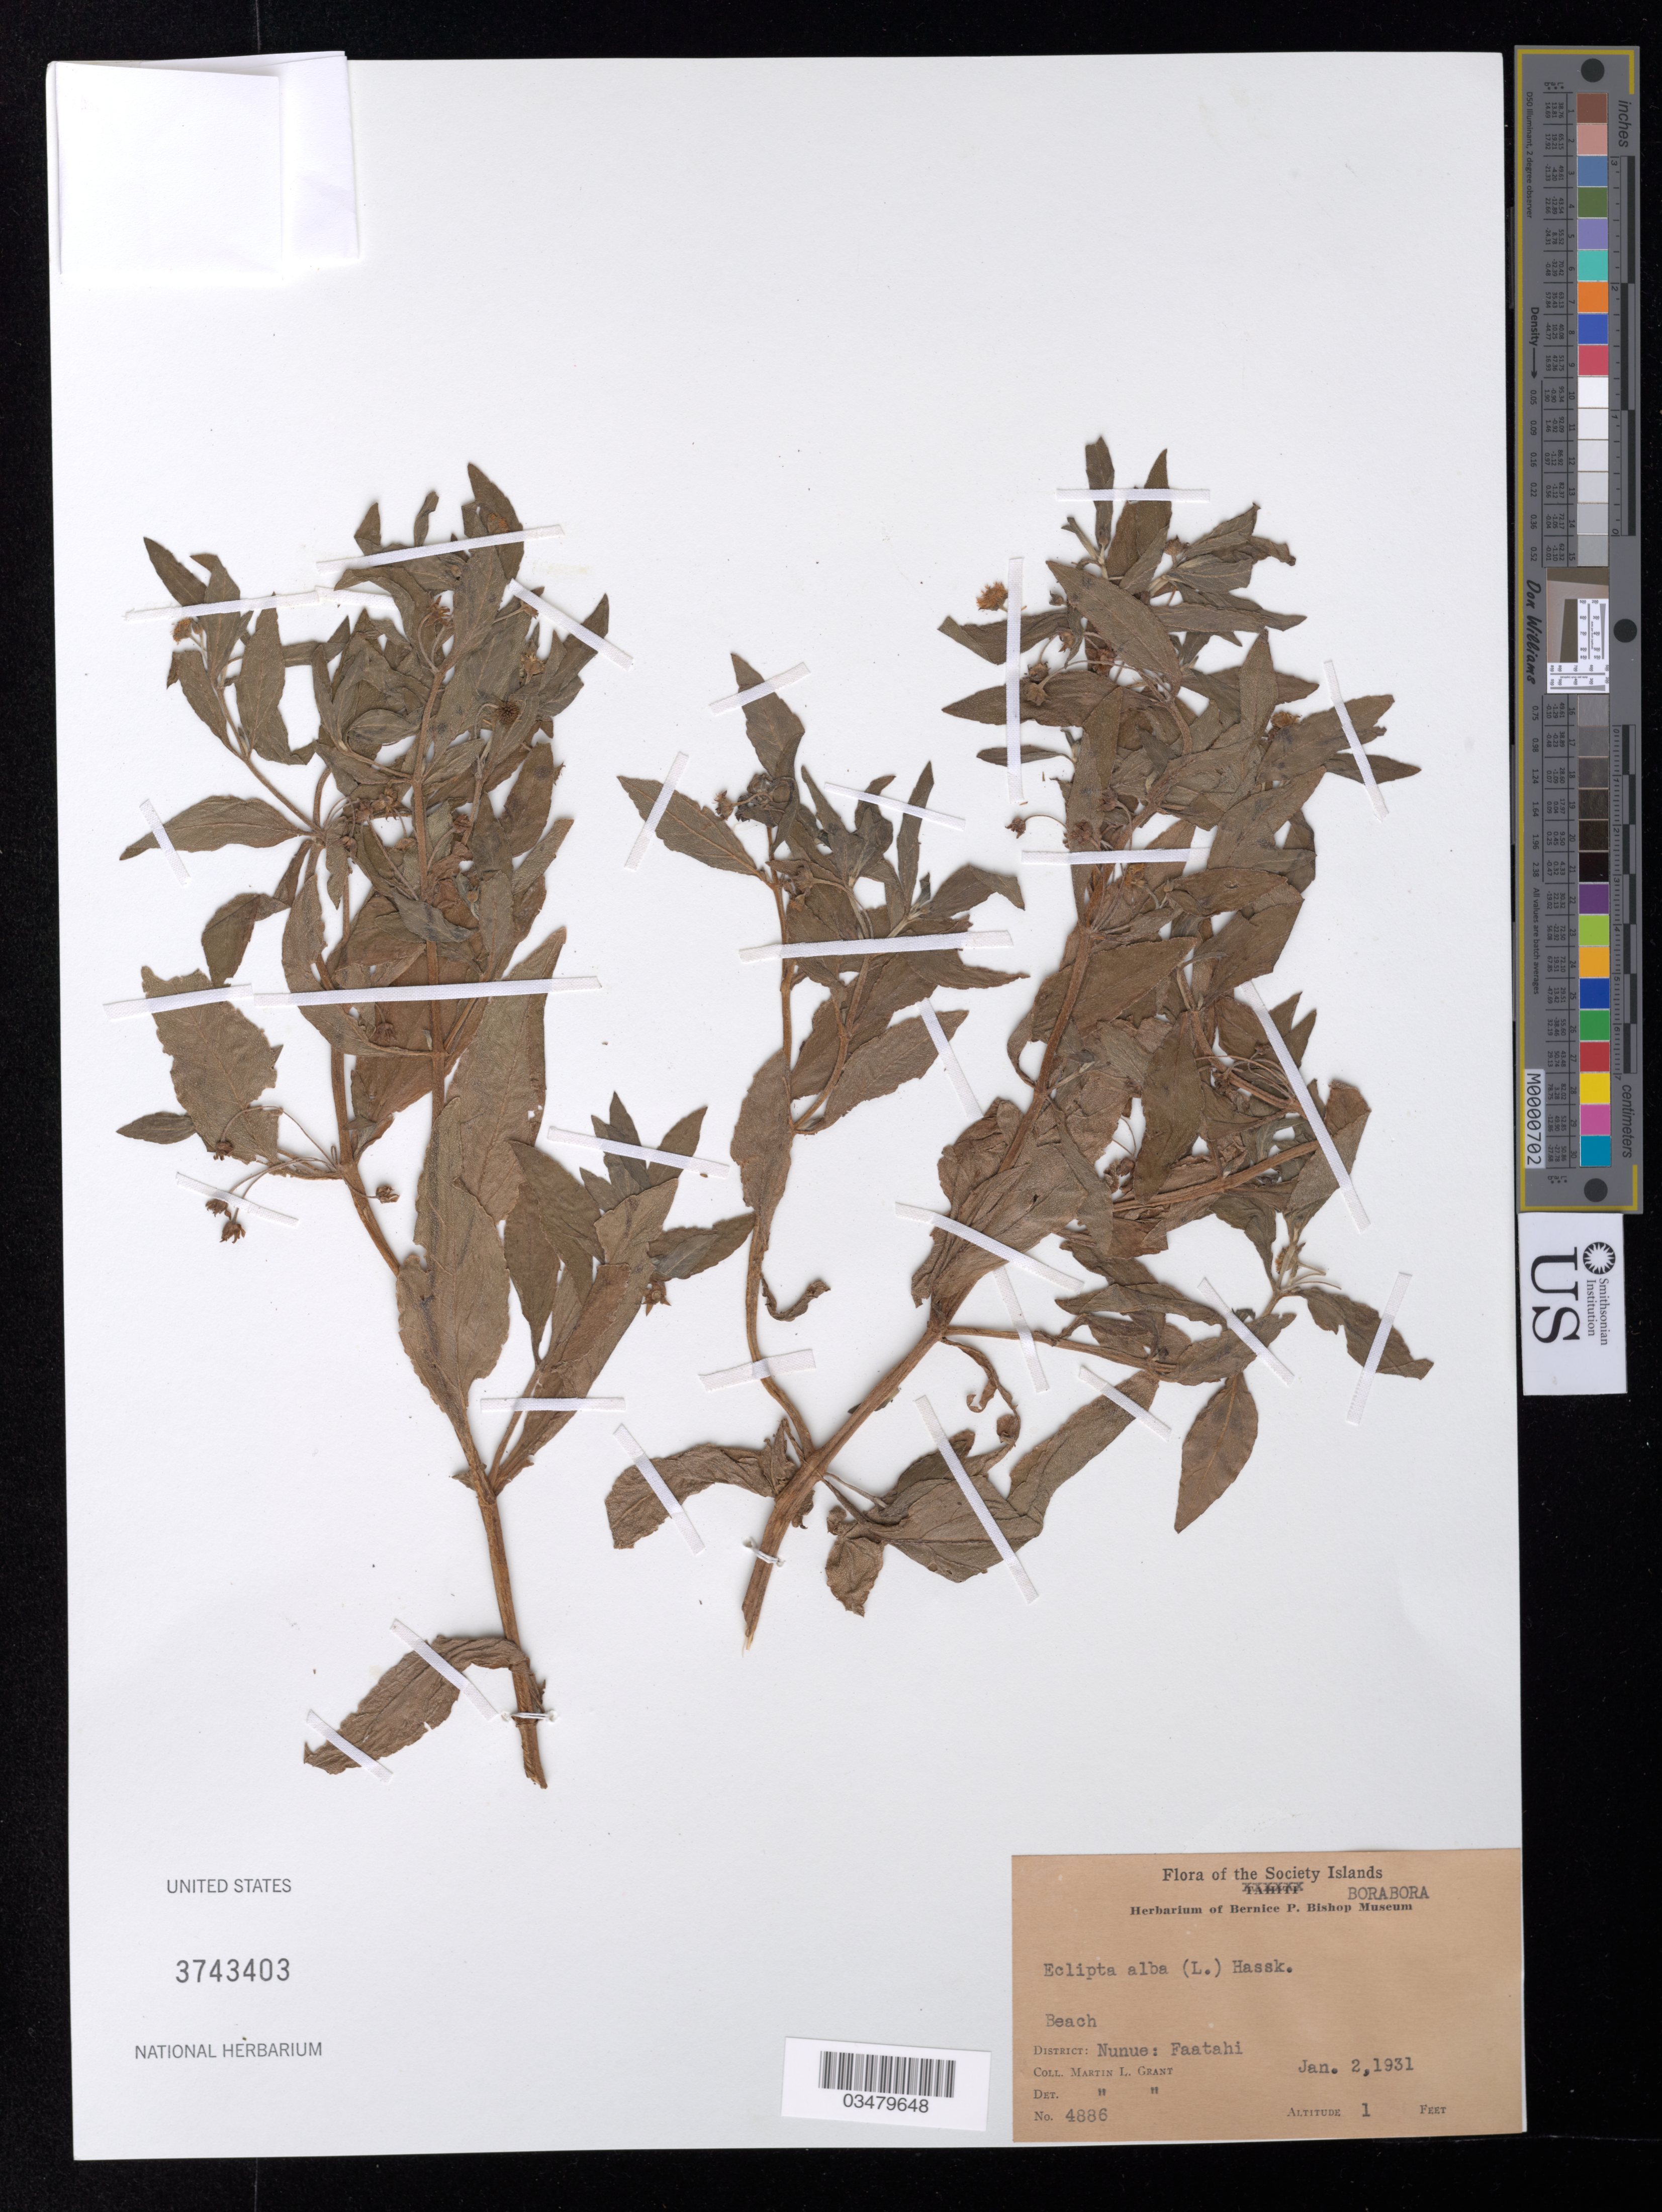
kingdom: Plantae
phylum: Tracheophyta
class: Magnoliopsida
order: Asterales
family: Asteraceae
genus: Eclipta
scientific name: Eclipta alba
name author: (L.) Hassk.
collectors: M. L. Grant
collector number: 4886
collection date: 1931-01-02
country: French Polynesia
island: Bora Bora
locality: The Society Islands. Dist.: Nunue: Faatahi.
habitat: Beach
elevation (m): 0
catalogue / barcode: US 3743403